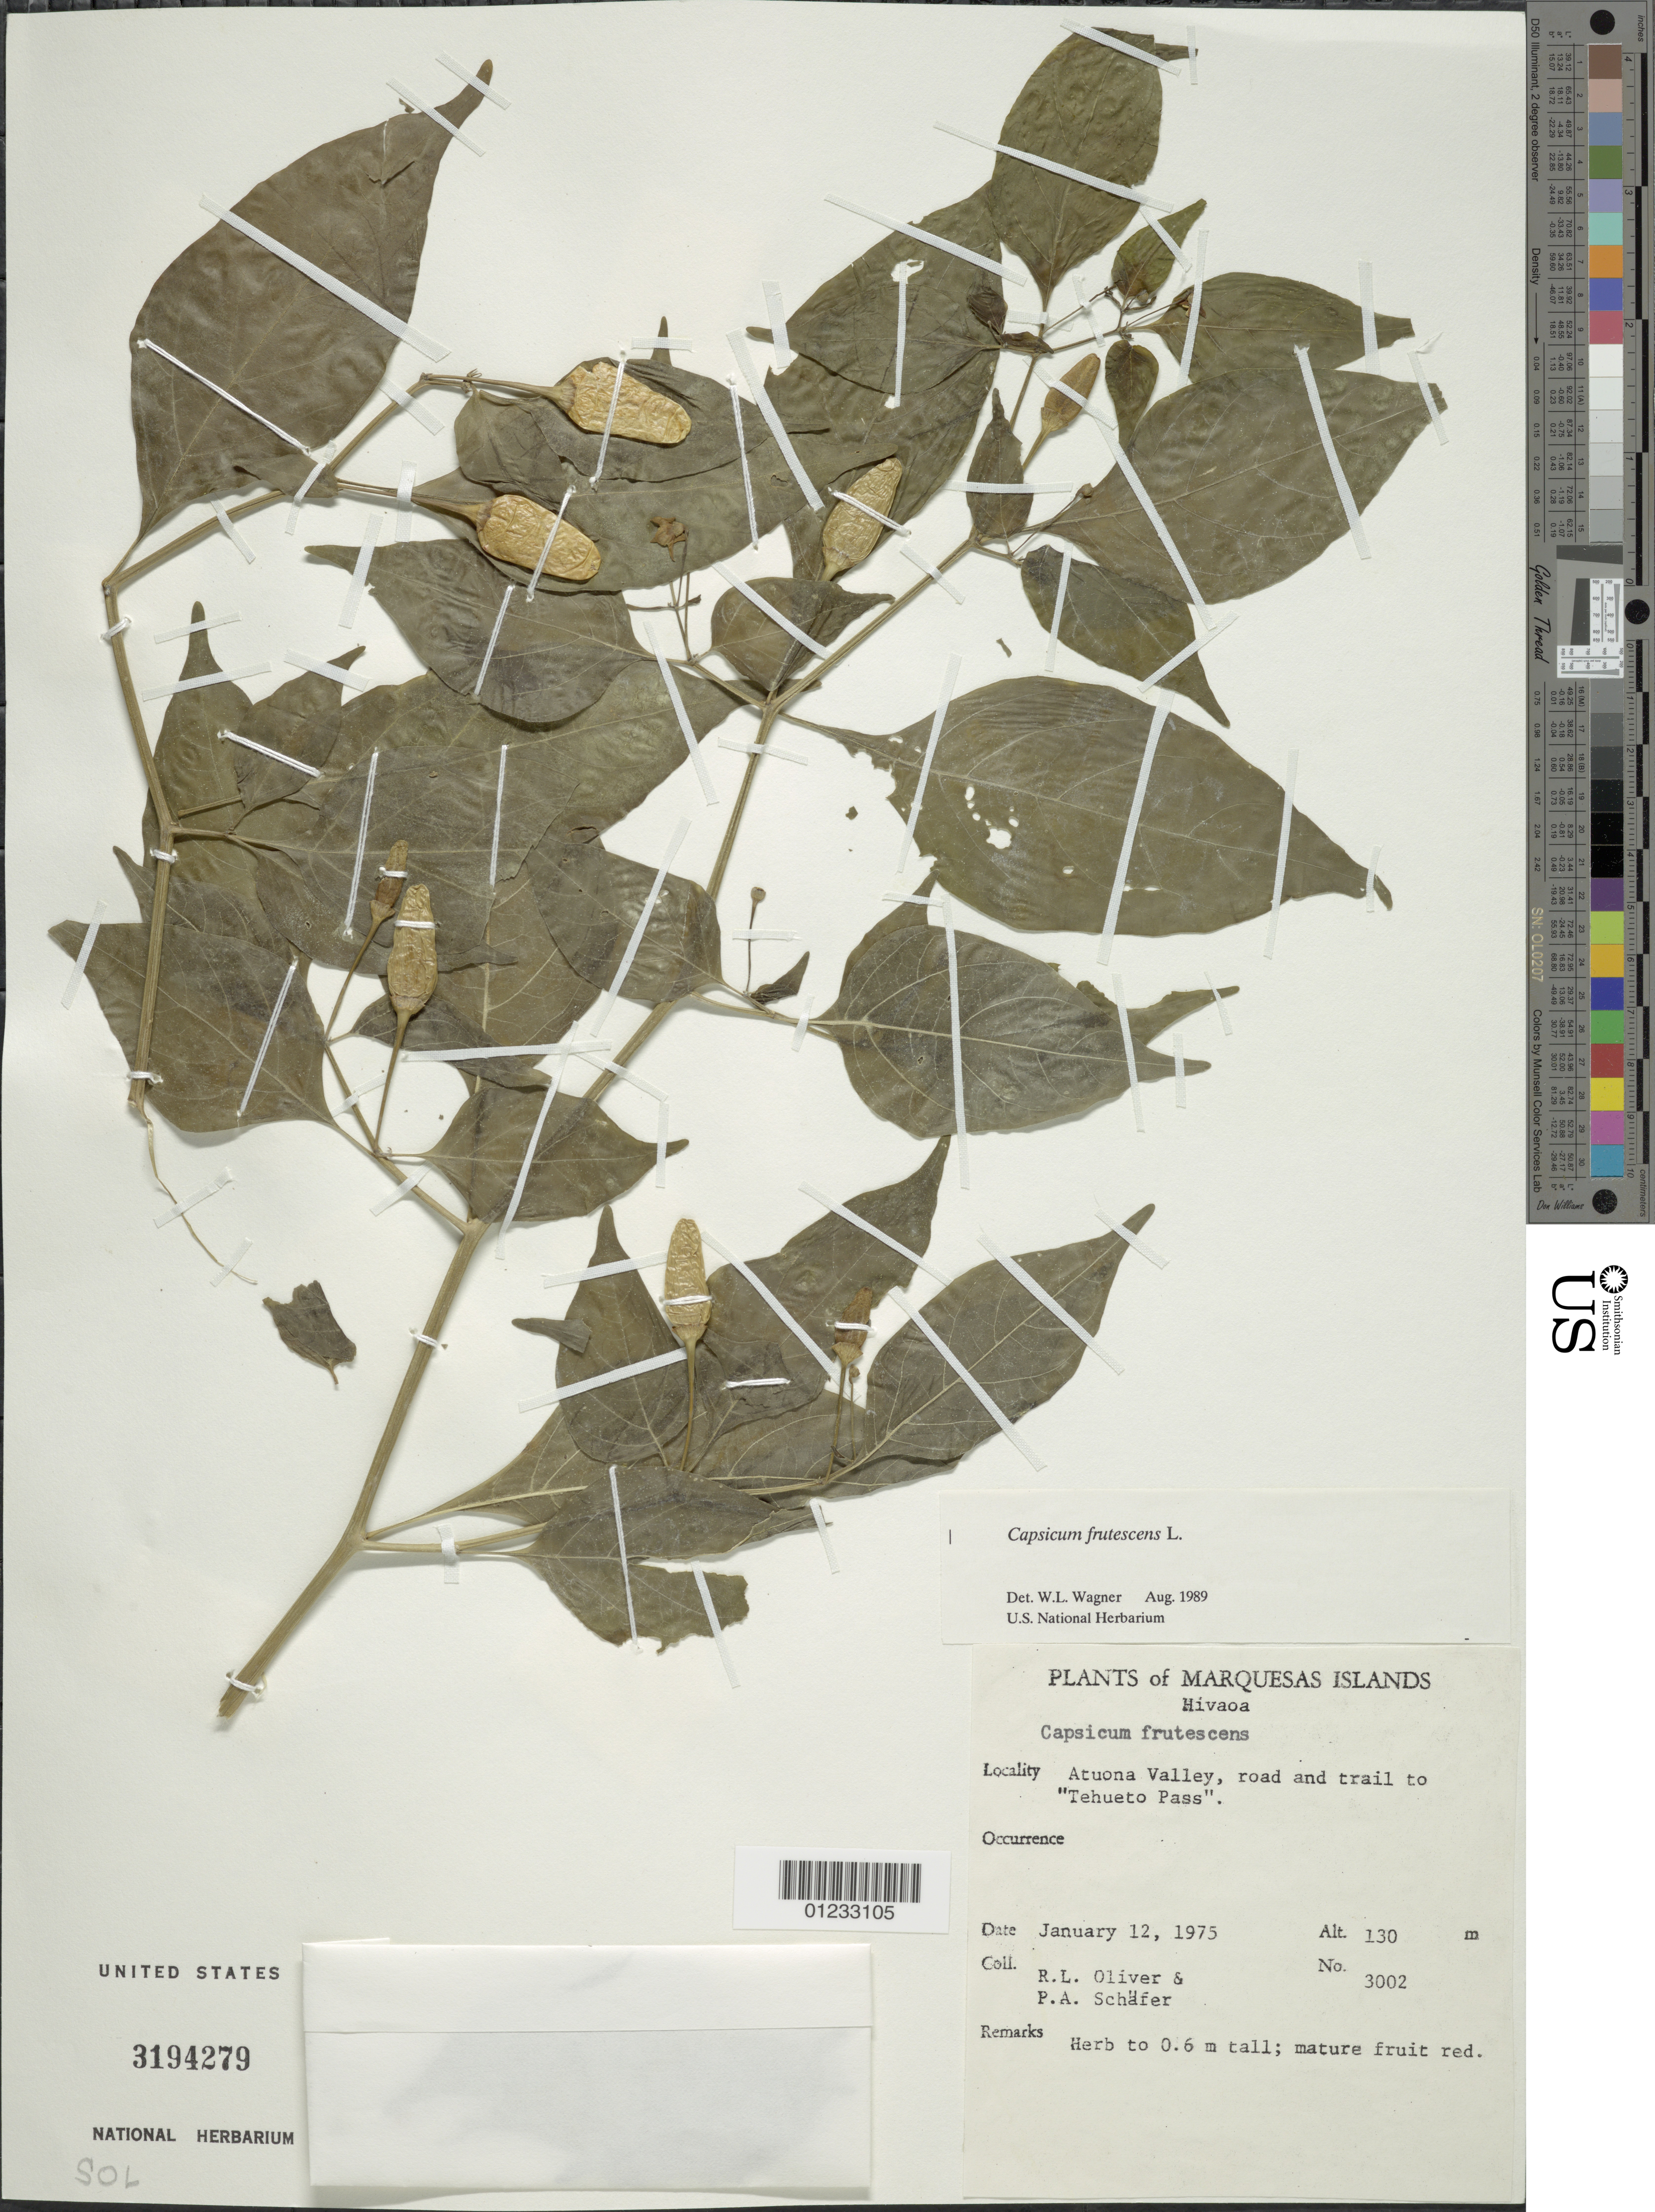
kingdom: Plantae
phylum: Tracheophyta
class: Magnoliopsida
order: Solanales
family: Solanaceae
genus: Capsicum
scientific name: Capsicum frutescens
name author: L.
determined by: Wagner, W. L., (BOT), Smithsonian Institution - National Museum of Natural History (UNITED STATES)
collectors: R. L. Oliver & P. A. Schäfer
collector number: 3002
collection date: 1975-01-12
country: French Polynesia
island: Hiva Oa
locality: Atuona Valley, road and trail to "Tehueto Pass"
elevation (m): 130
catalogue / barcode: US 3194279